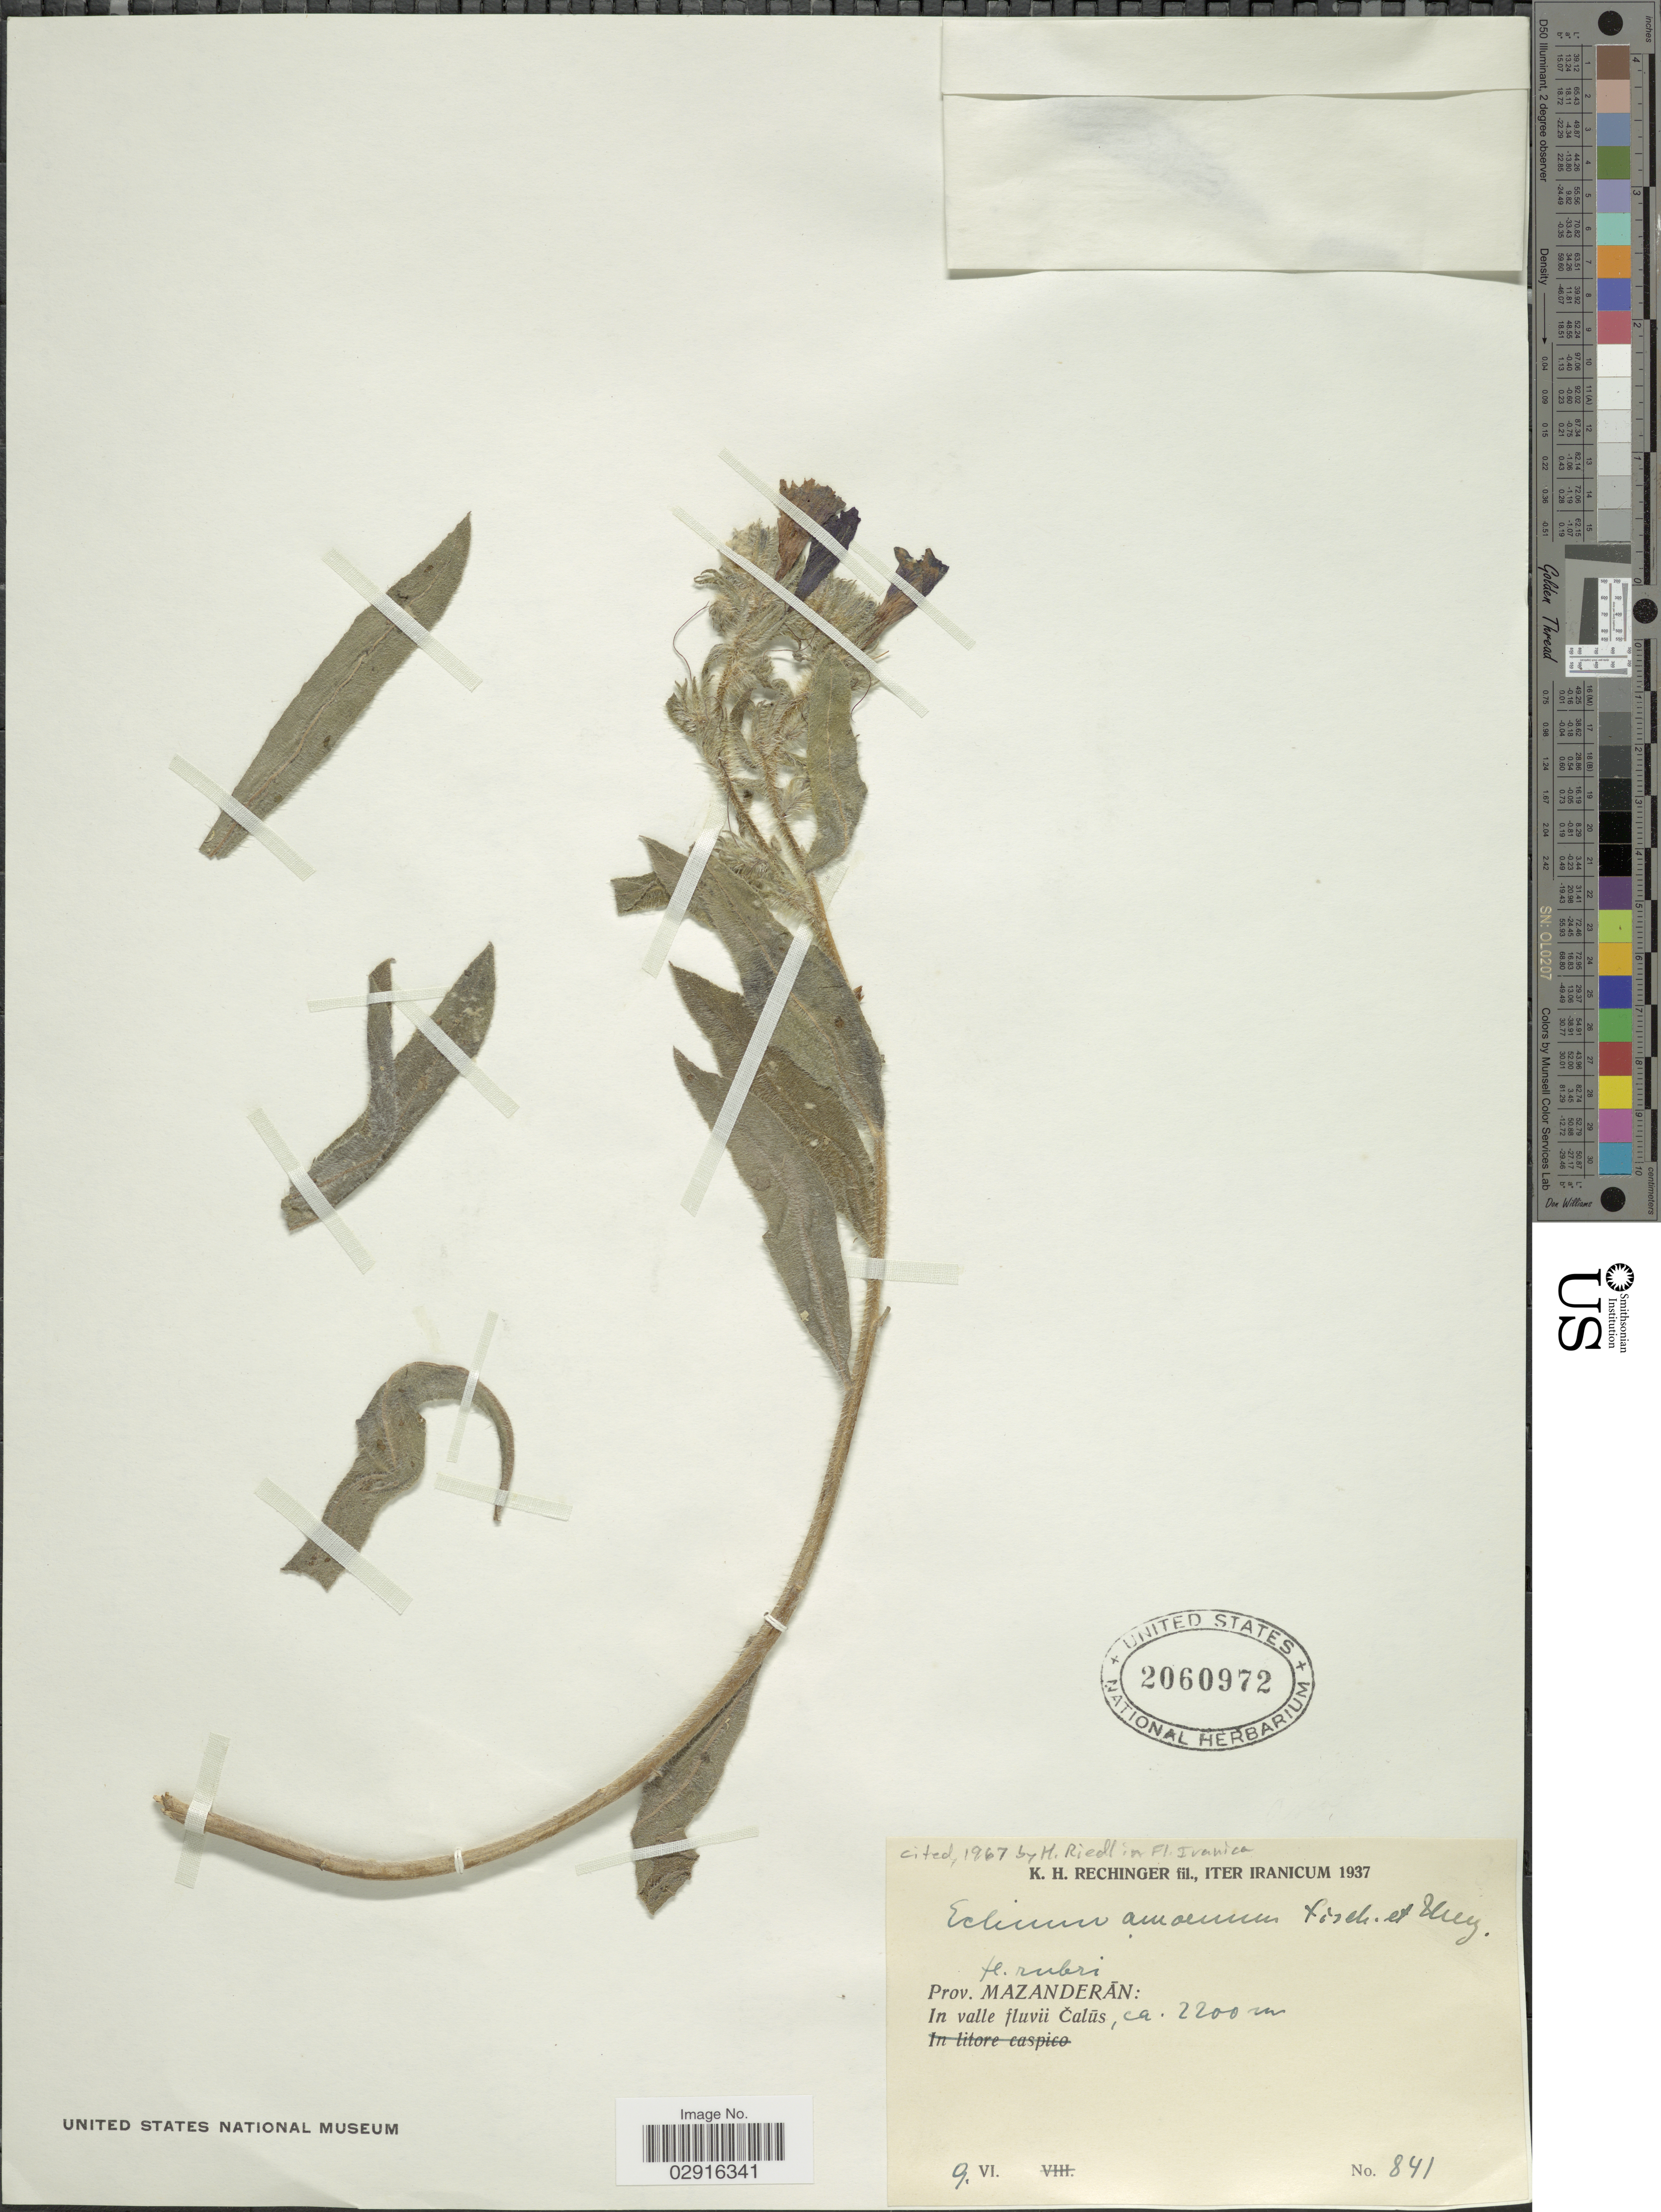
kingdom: Plantae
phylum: Tracheophyta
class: Magnoliopsida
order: Boraginales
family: Boraginaceae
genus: Echium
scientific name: Echium amoenum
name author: Fisch. & C.A. Mey.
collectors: K. H. Rechinger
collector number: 841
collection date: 1937-06-09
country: Iran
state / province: Mazandaran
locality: Iter Iranicum. Prov. Mazanderán: In valle fluvii Calüs.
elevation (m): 2200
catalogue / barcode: US 2060972